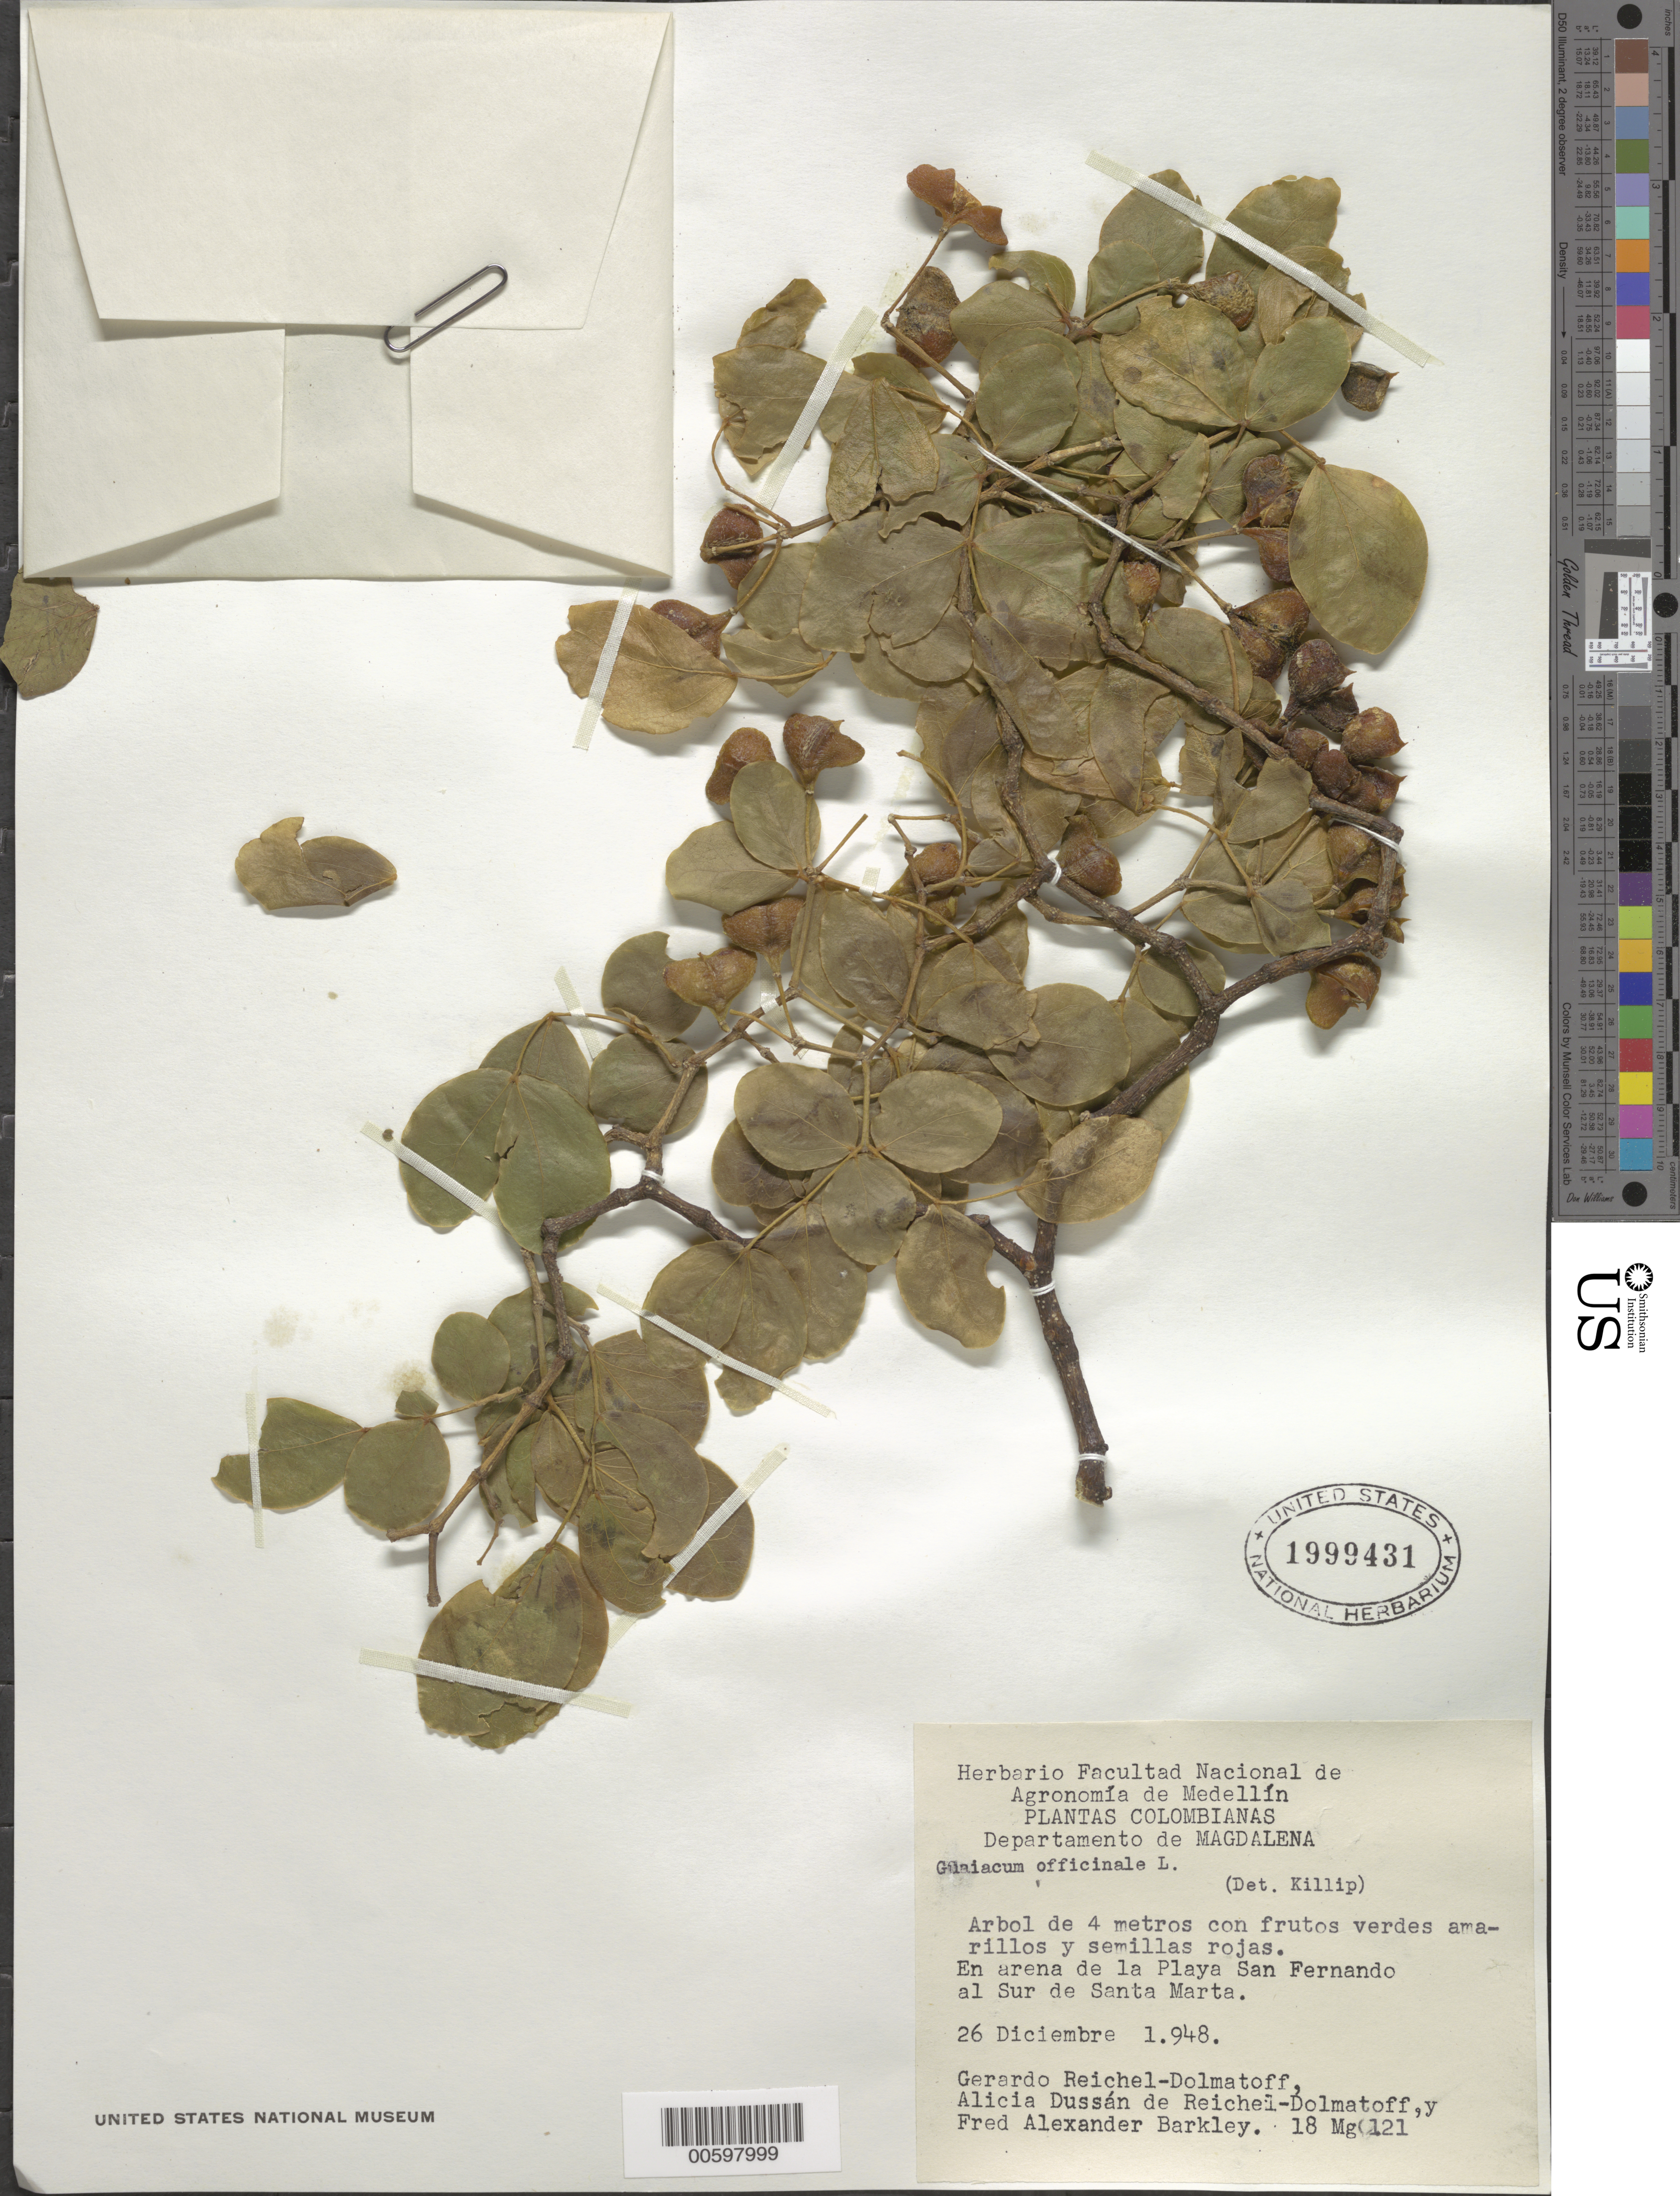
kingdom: Plantae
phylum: Tracheophyta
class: Magnoliopsida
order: Zygophyllales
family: Zygophyllaceae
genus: Guaiacum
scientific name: Guaiacum officinale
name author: L.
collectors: G. Reichel-Dolmatoff, A. D. de Reichel-Dolmatoff & F. A. Barkley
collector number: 18mg121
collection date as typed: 26 Dec 1948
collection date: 1948-12-26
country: Colombia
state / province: Magdalena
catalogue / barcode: US 1999431